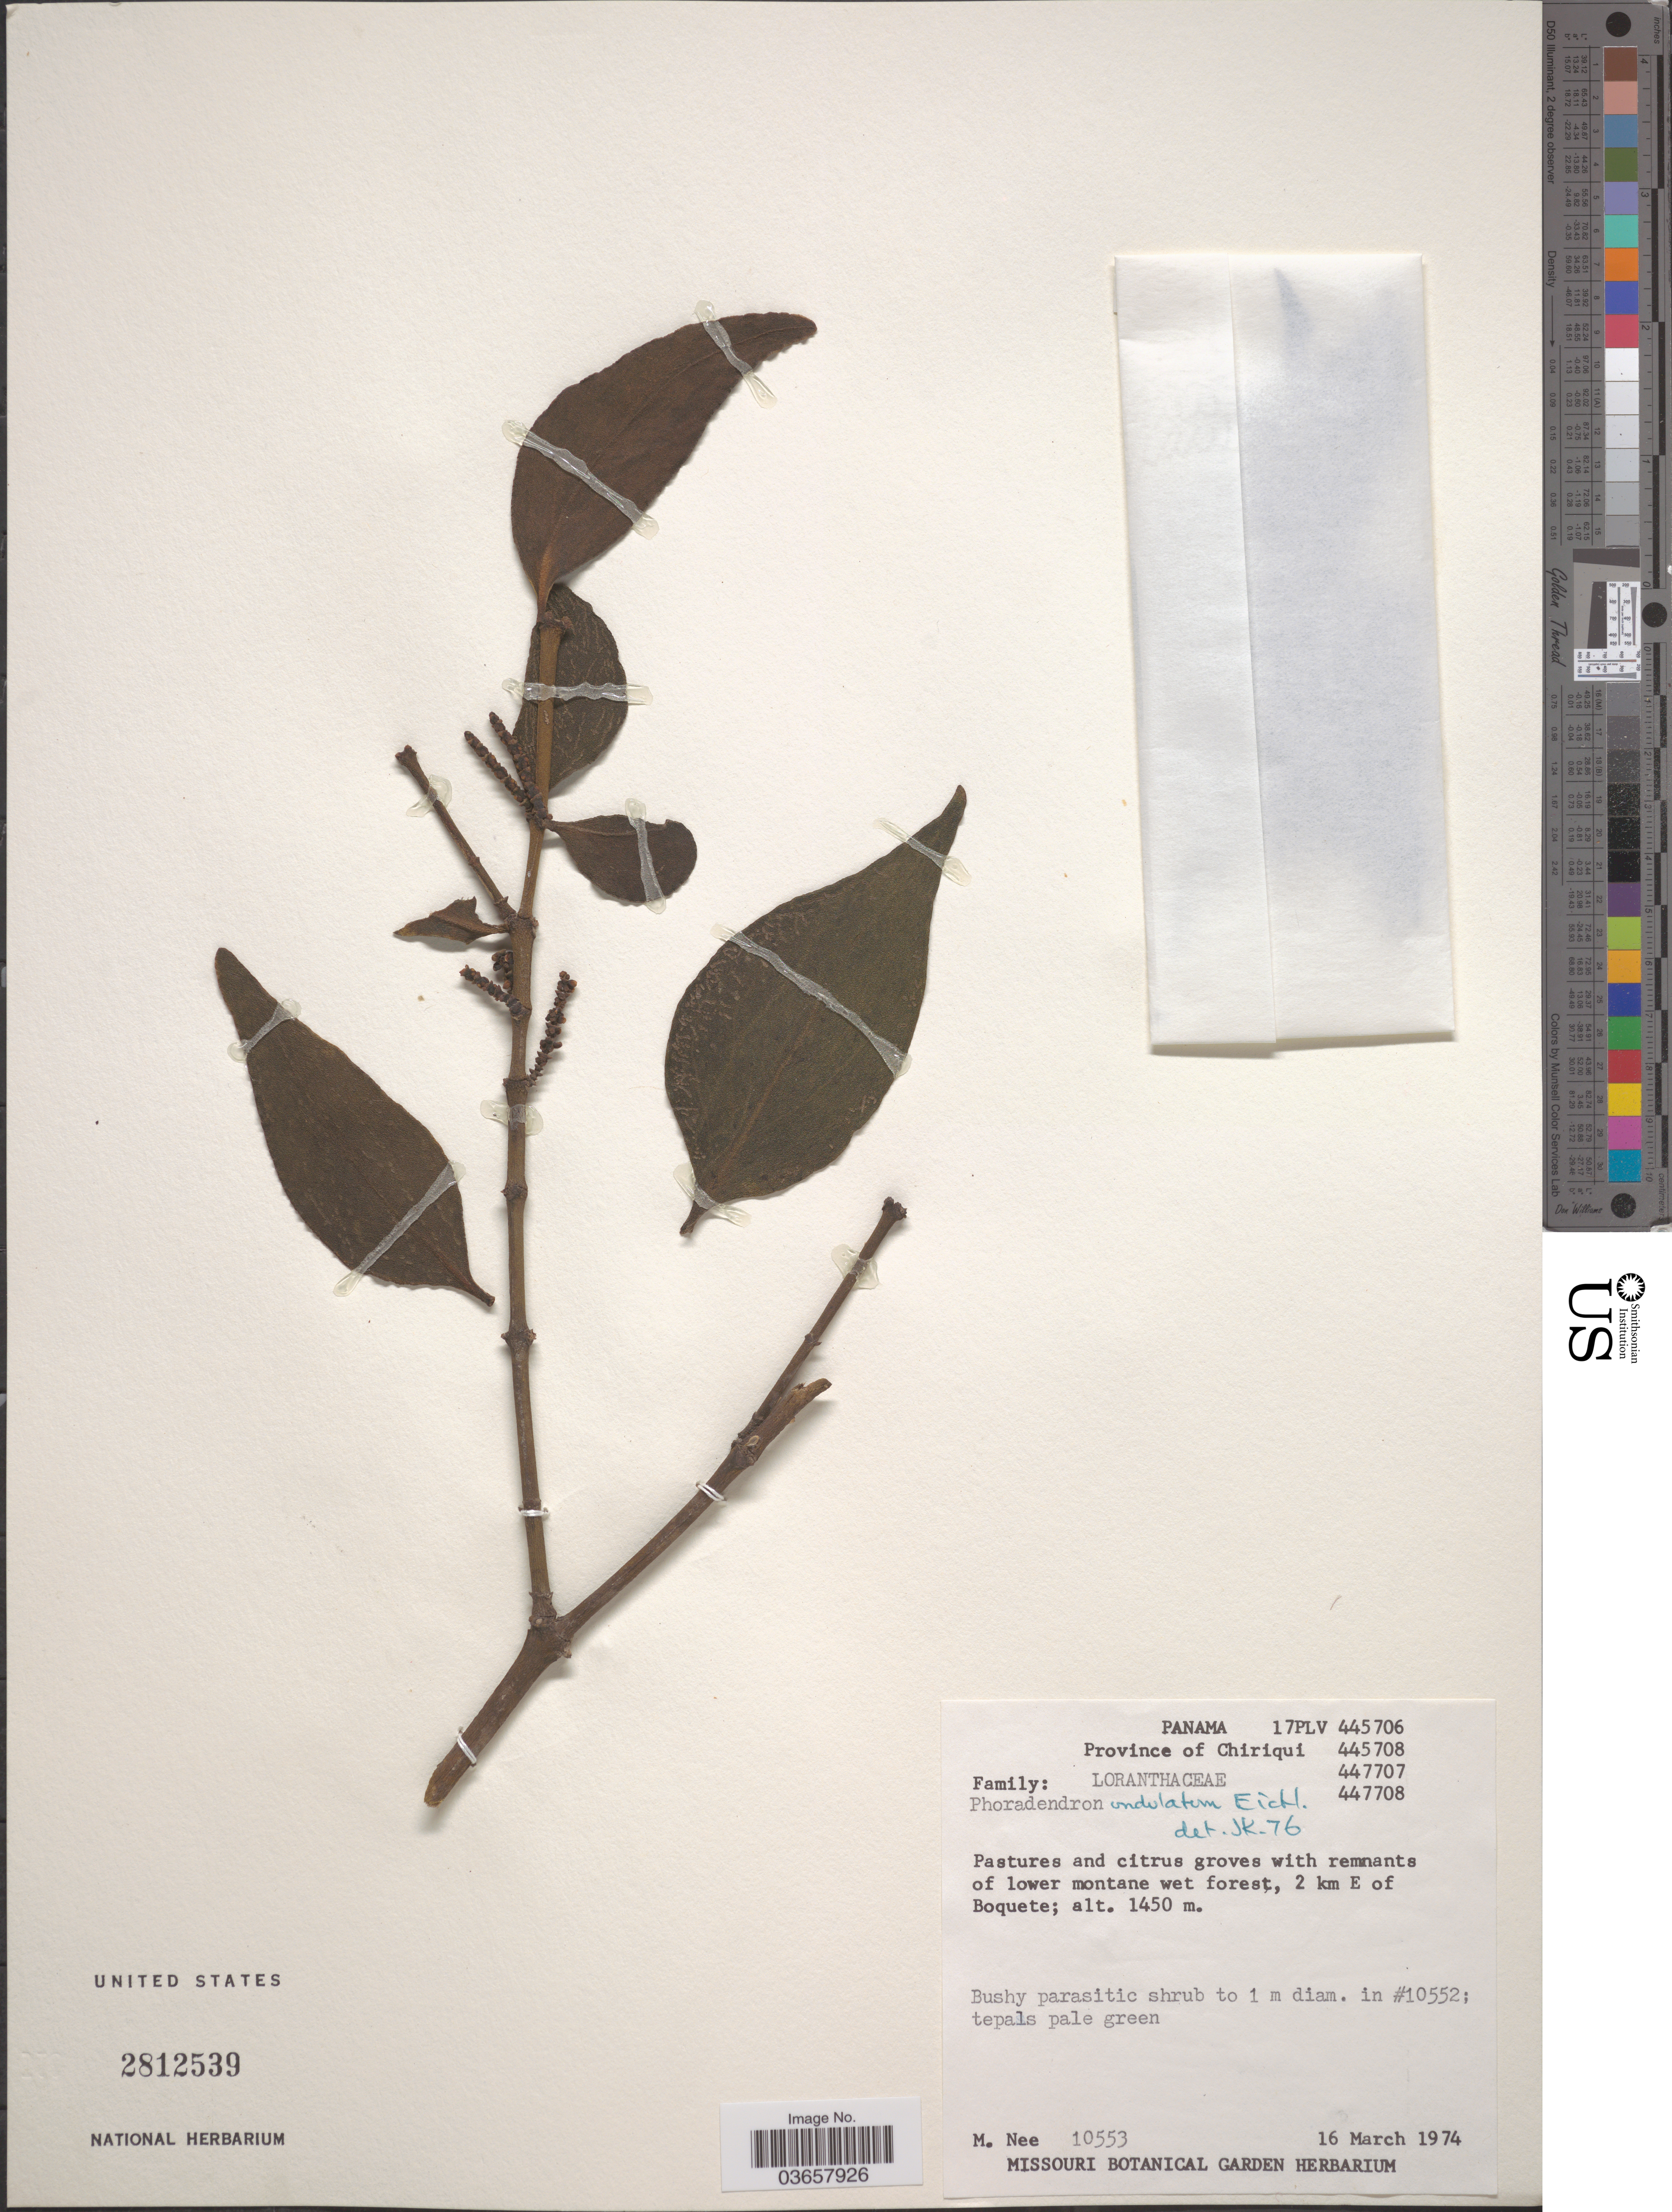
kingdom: Plantae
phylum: Tracheophyta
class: Magnoliopsida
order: Santalales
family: Viscaceae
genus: Phoradendron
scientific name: Phoradendron undulatum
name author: (Pohl ex DC.) Eichler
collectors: M. Nee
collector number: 10553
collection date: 1974-03-16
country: Panama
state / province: Chiriqui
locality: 2 km E of Boquete.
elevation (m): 1450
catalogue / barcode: US 2812539